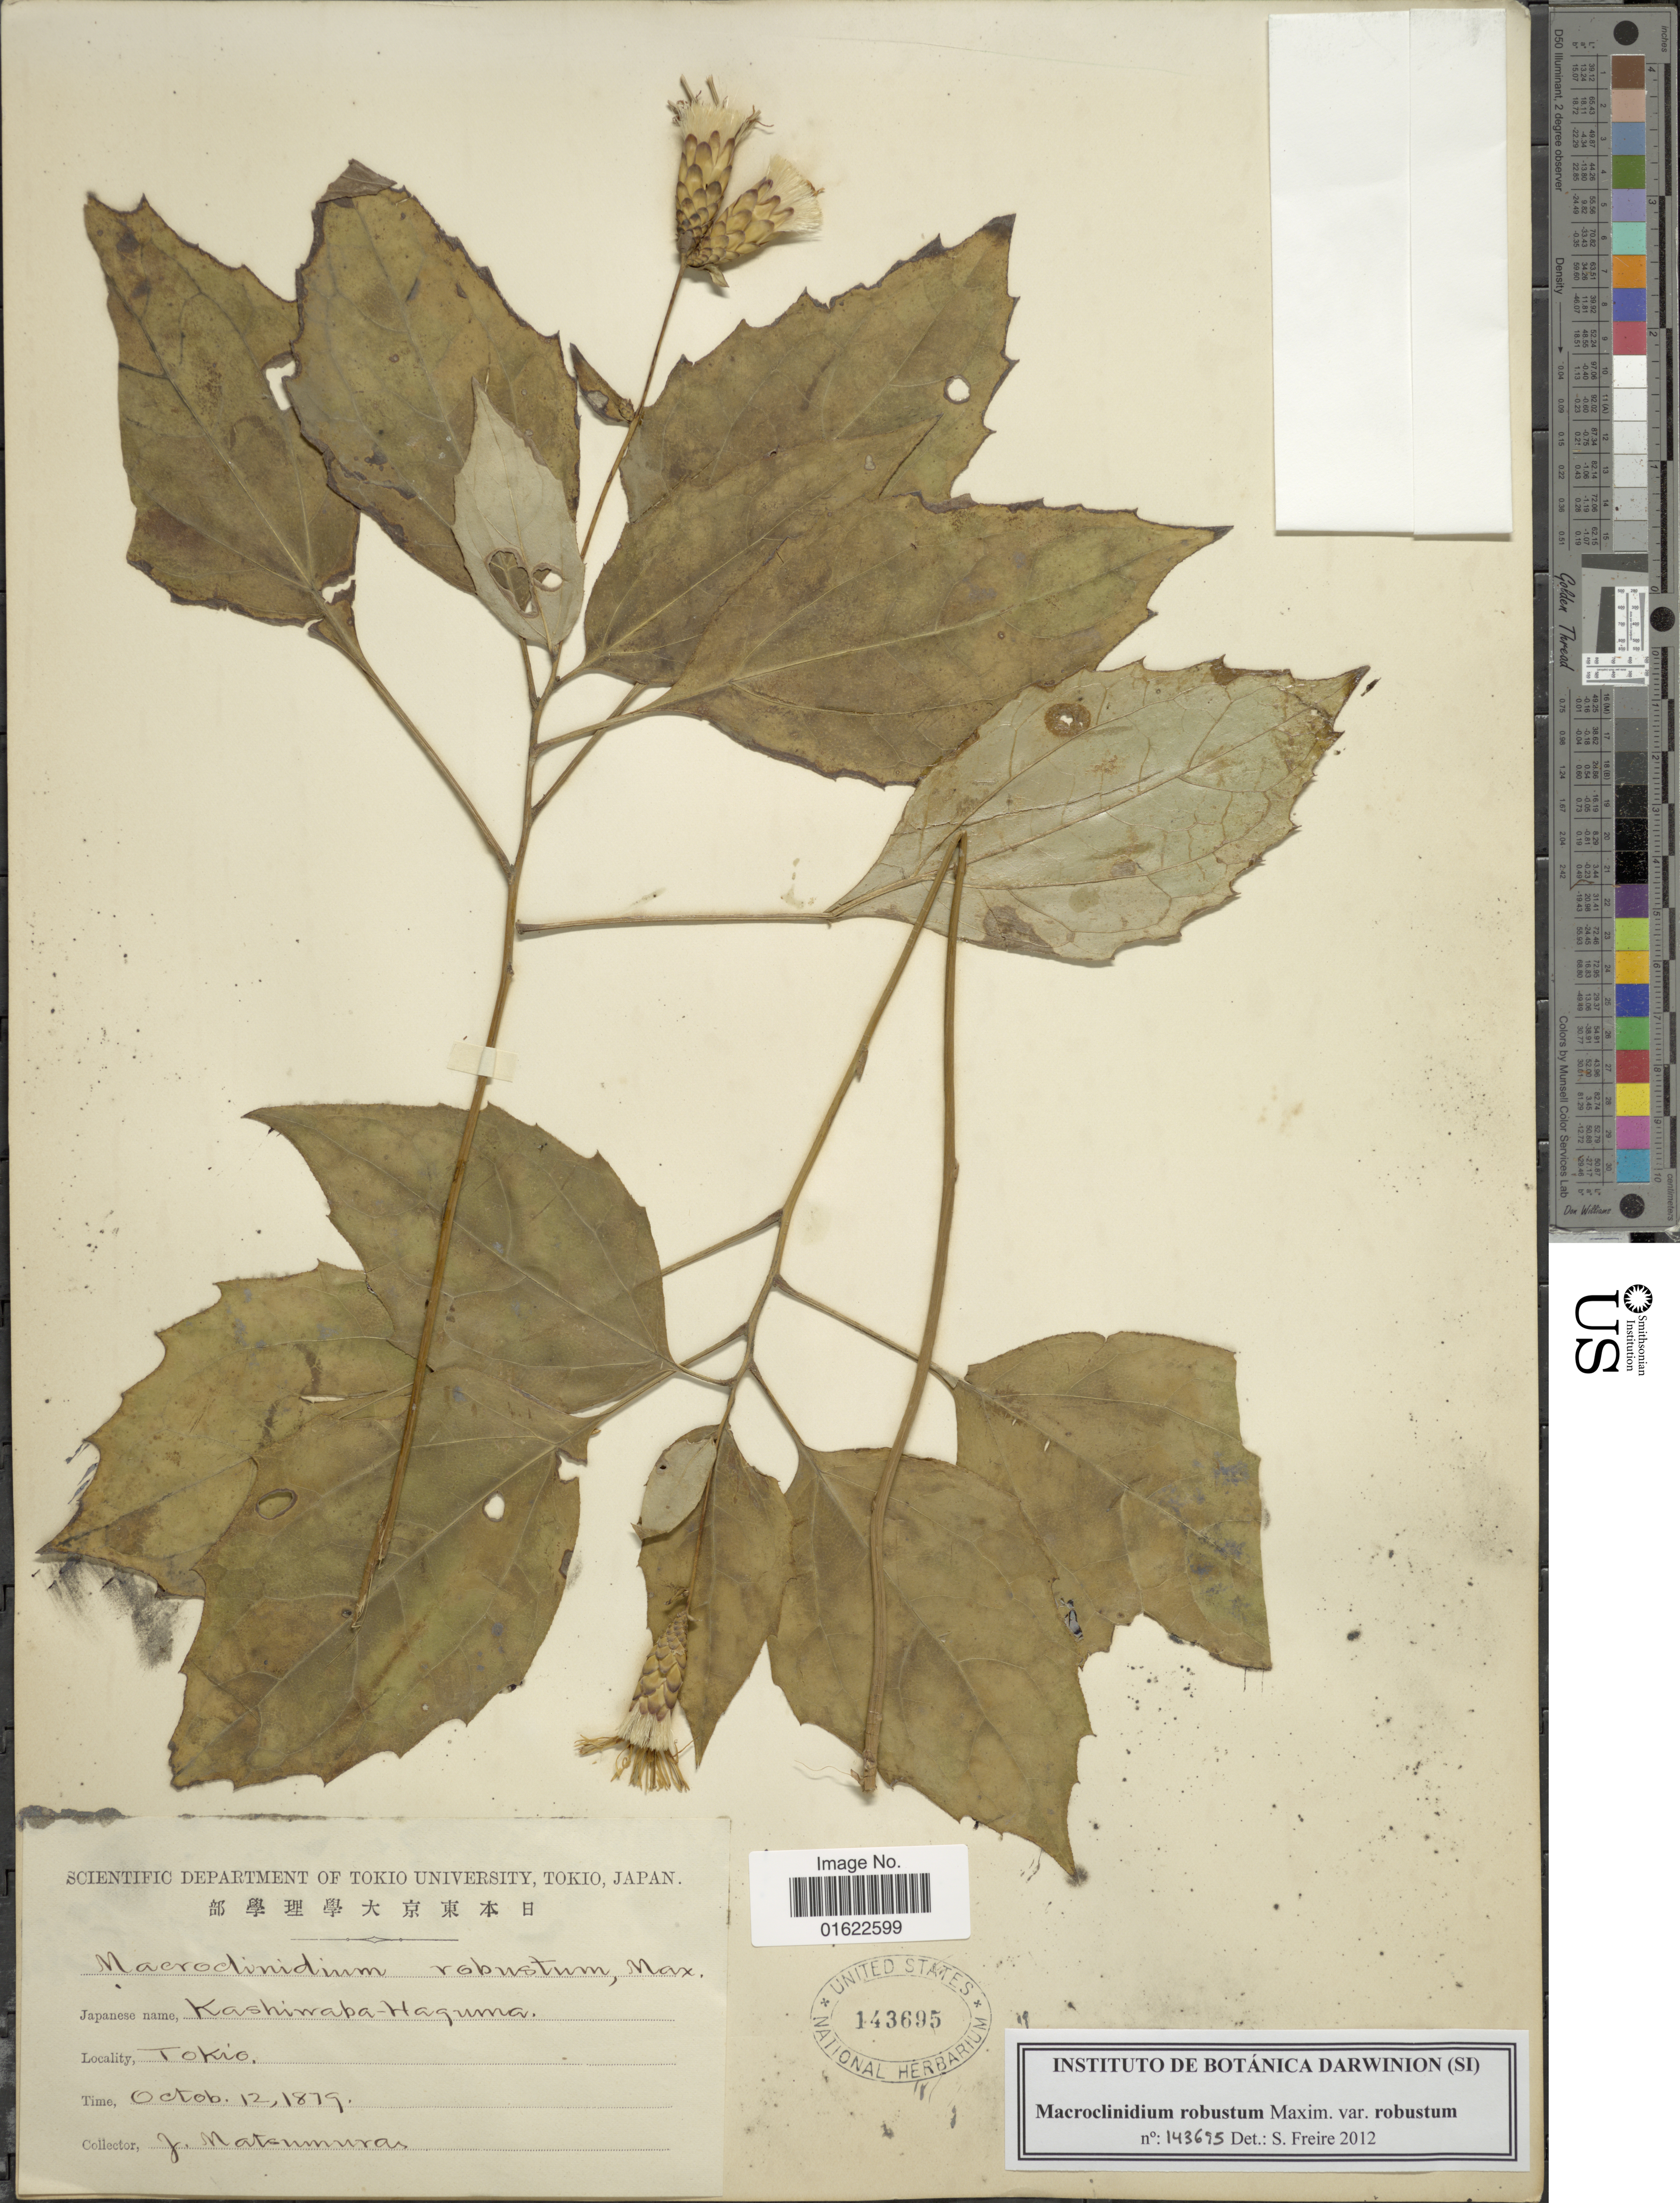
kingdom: Plantae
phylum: Tracheophyta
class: Magnoliopsida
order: Asterales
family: Asteraceae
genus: Macroclinidium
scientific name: Macroclinidium robustum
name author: Maxim.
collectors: J. Matsumura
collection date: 1879-10-12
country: Japan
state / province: Tokyo, Federal City of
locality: Tokio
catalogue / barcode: US 143695